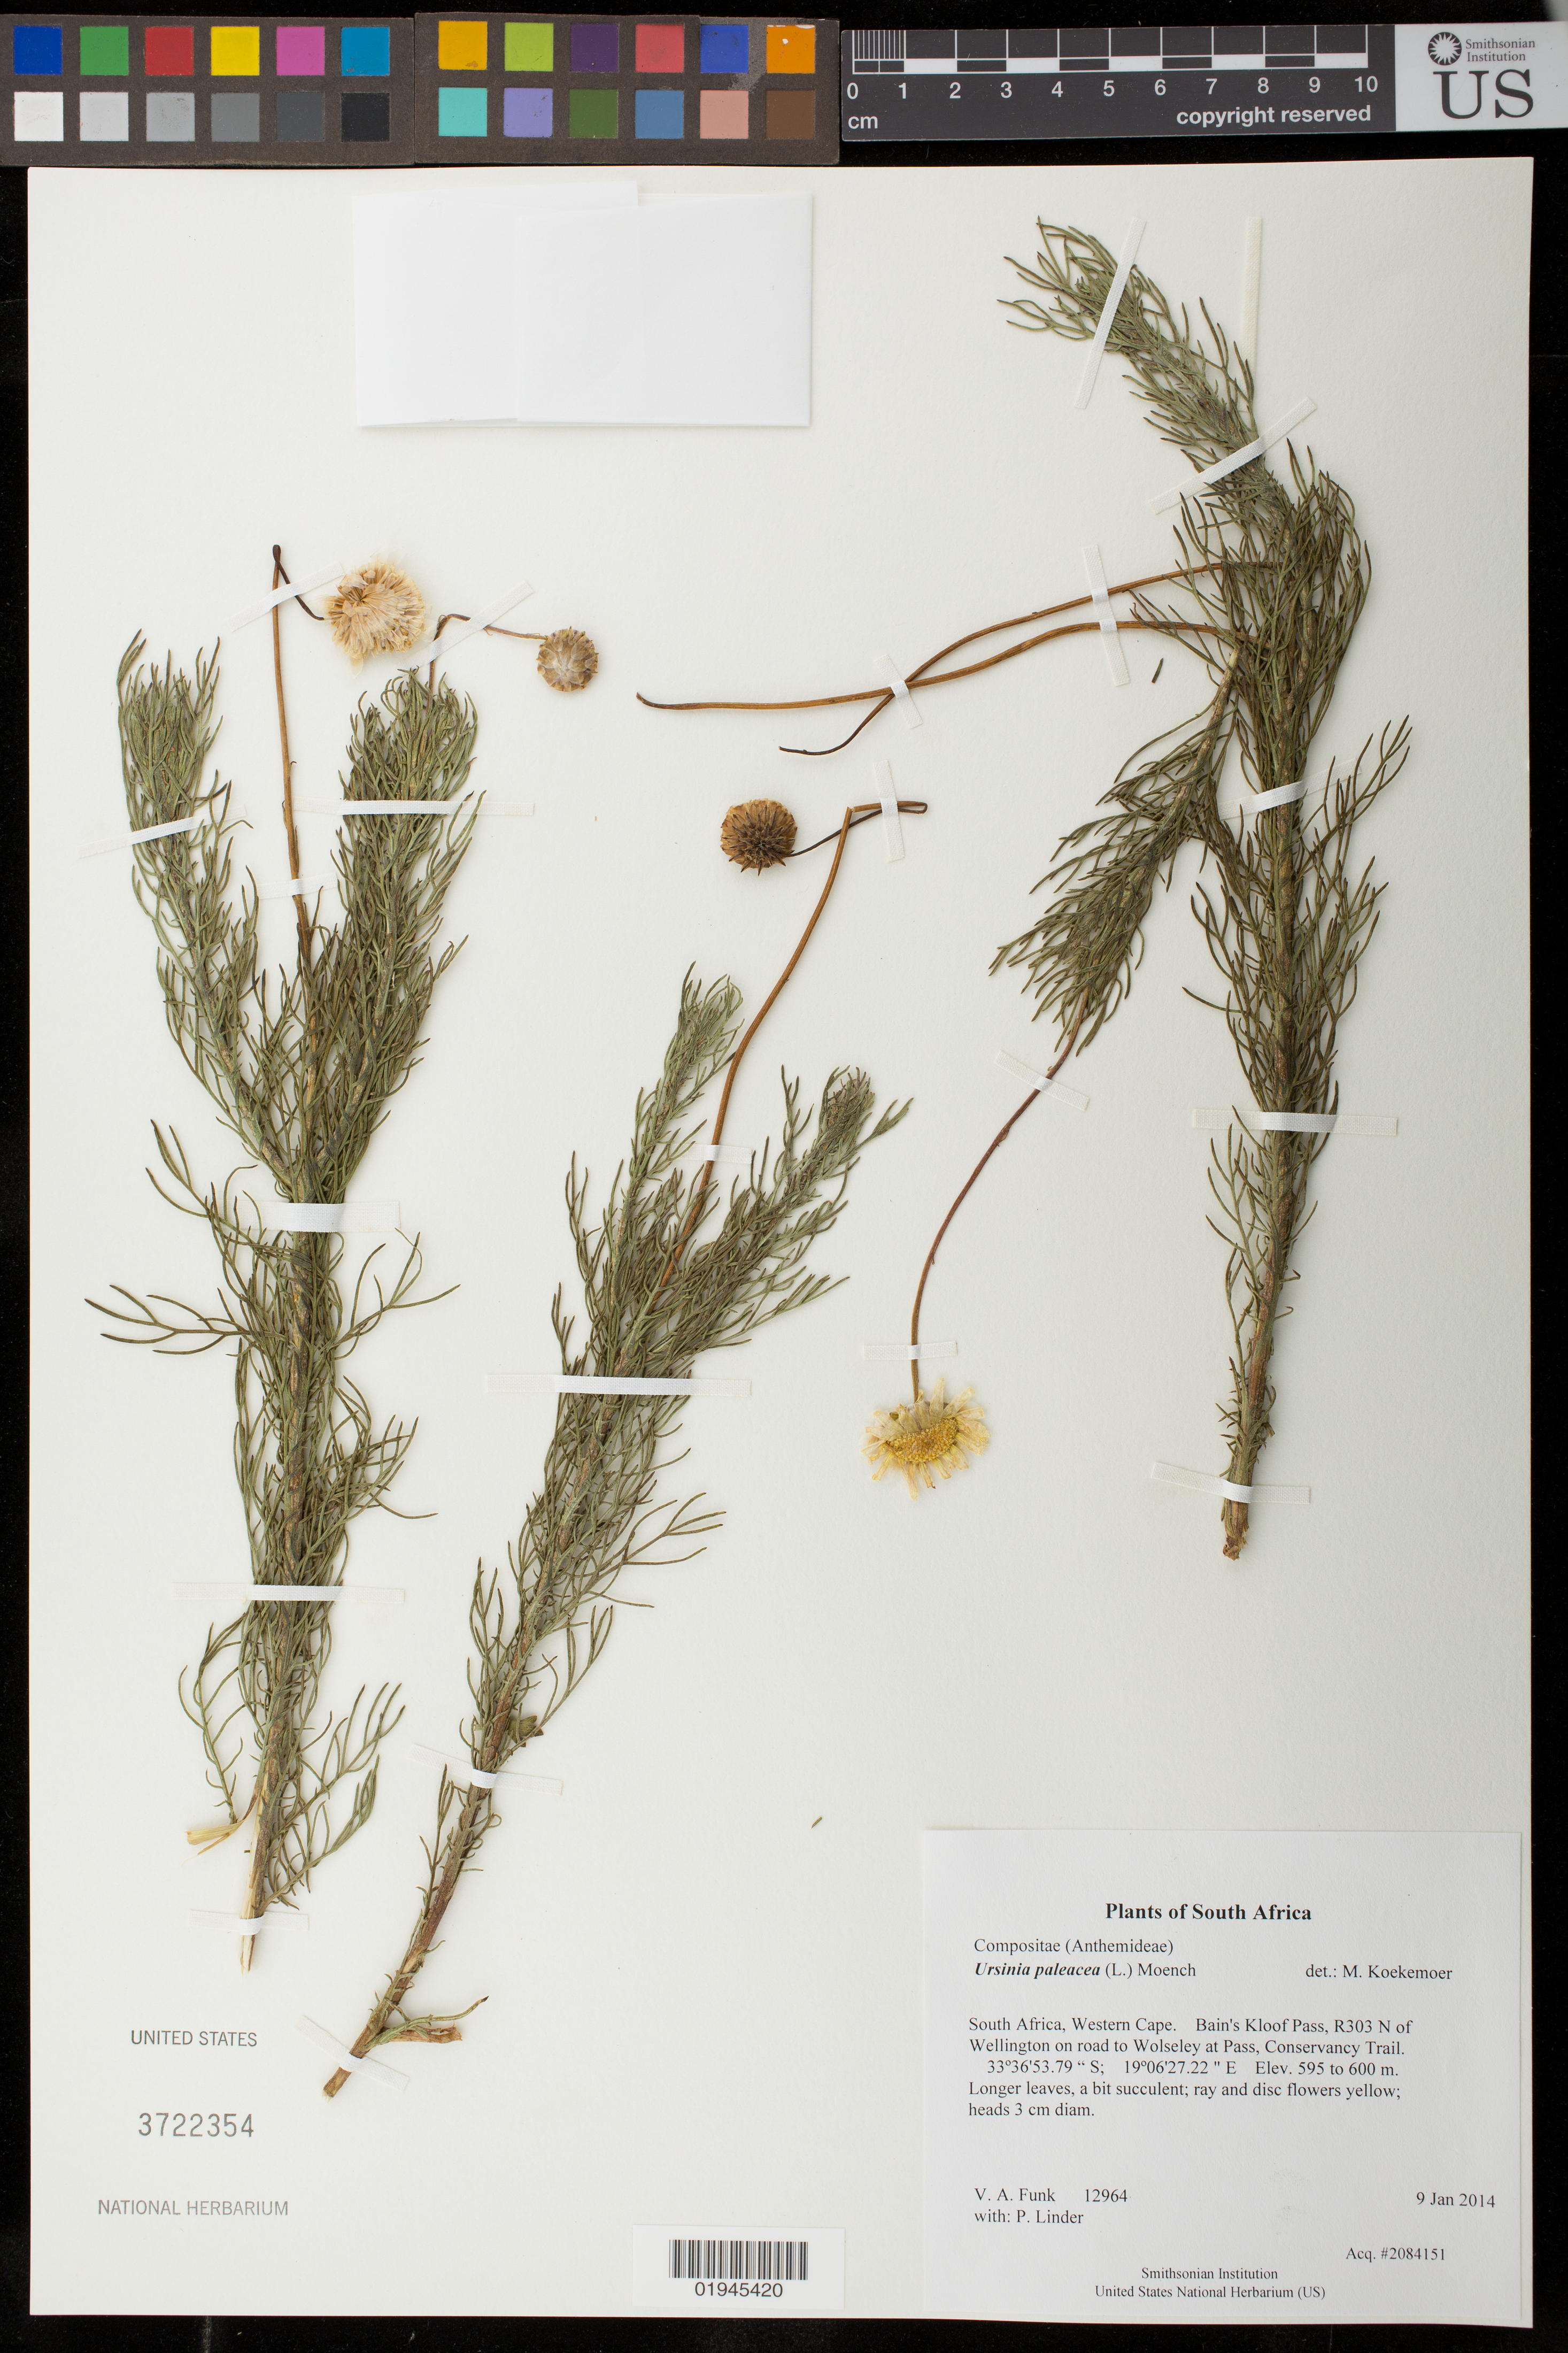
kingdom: Plantae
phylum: Tracheophyta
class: Magnoliopsida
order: Asterales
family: Asteraceae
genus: Ursinia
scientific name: Ursinia paleacea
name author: (L.) Moench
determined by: Koekemoer, M.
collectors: P. Linder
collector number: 12964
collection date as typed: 9 Jan 2014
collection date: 2014-01-09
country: South Africa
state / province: Western Cape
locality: Bain's Kloof Pass, R303 N of Wellington on road to Wolseley at Pass, Conservancy Trail.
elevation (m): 595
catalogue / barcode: US 3722354